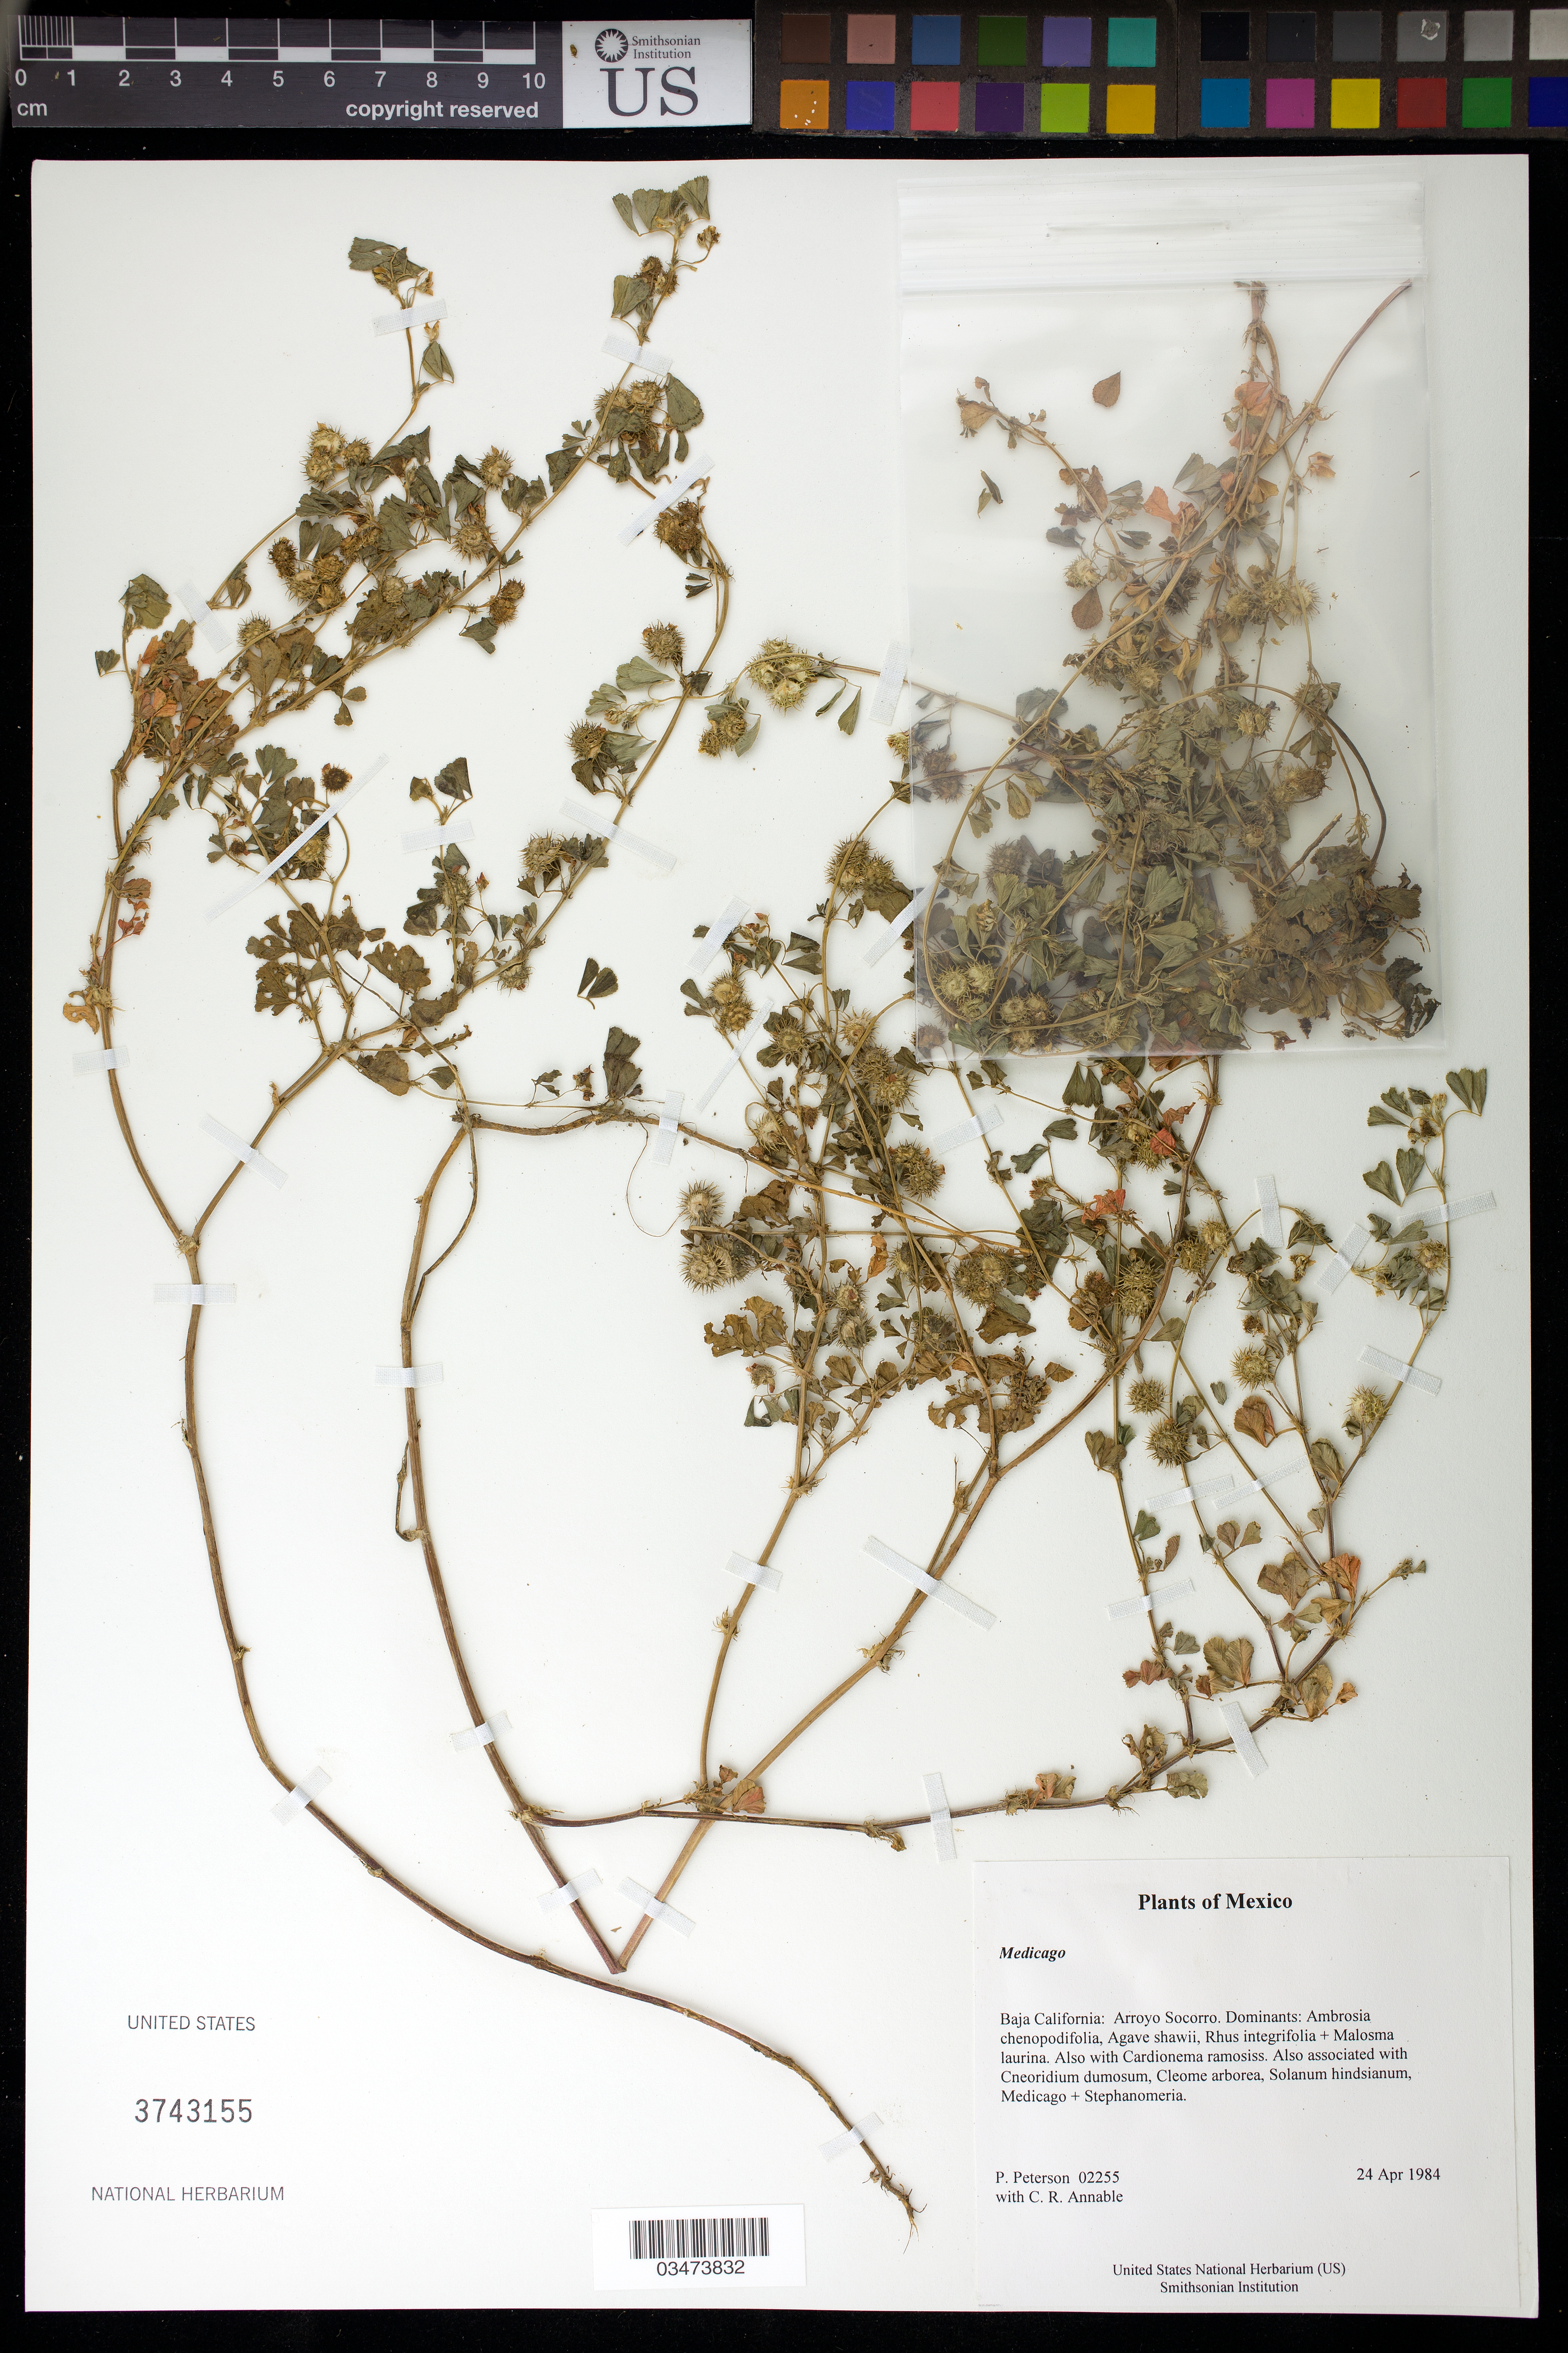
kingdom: Plantae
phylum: Tracheophyta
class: Magnoliopsida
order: Fabales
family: Fabaceae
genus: Medicago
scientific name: Medicago sp.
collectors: P. M. Peterson & C. R. Annable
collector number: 02255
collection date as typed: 24 Apr 1984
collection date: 1984-04-24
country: Mexico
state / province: Baja California Norte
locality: Arroyo Socorro.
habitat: Dominants: Ambrosia chenopodifolia, Agave shawii, Rhus integrifolia + Malosma laurina. Also with Cardionema ramosiss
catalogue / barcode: US 3743155